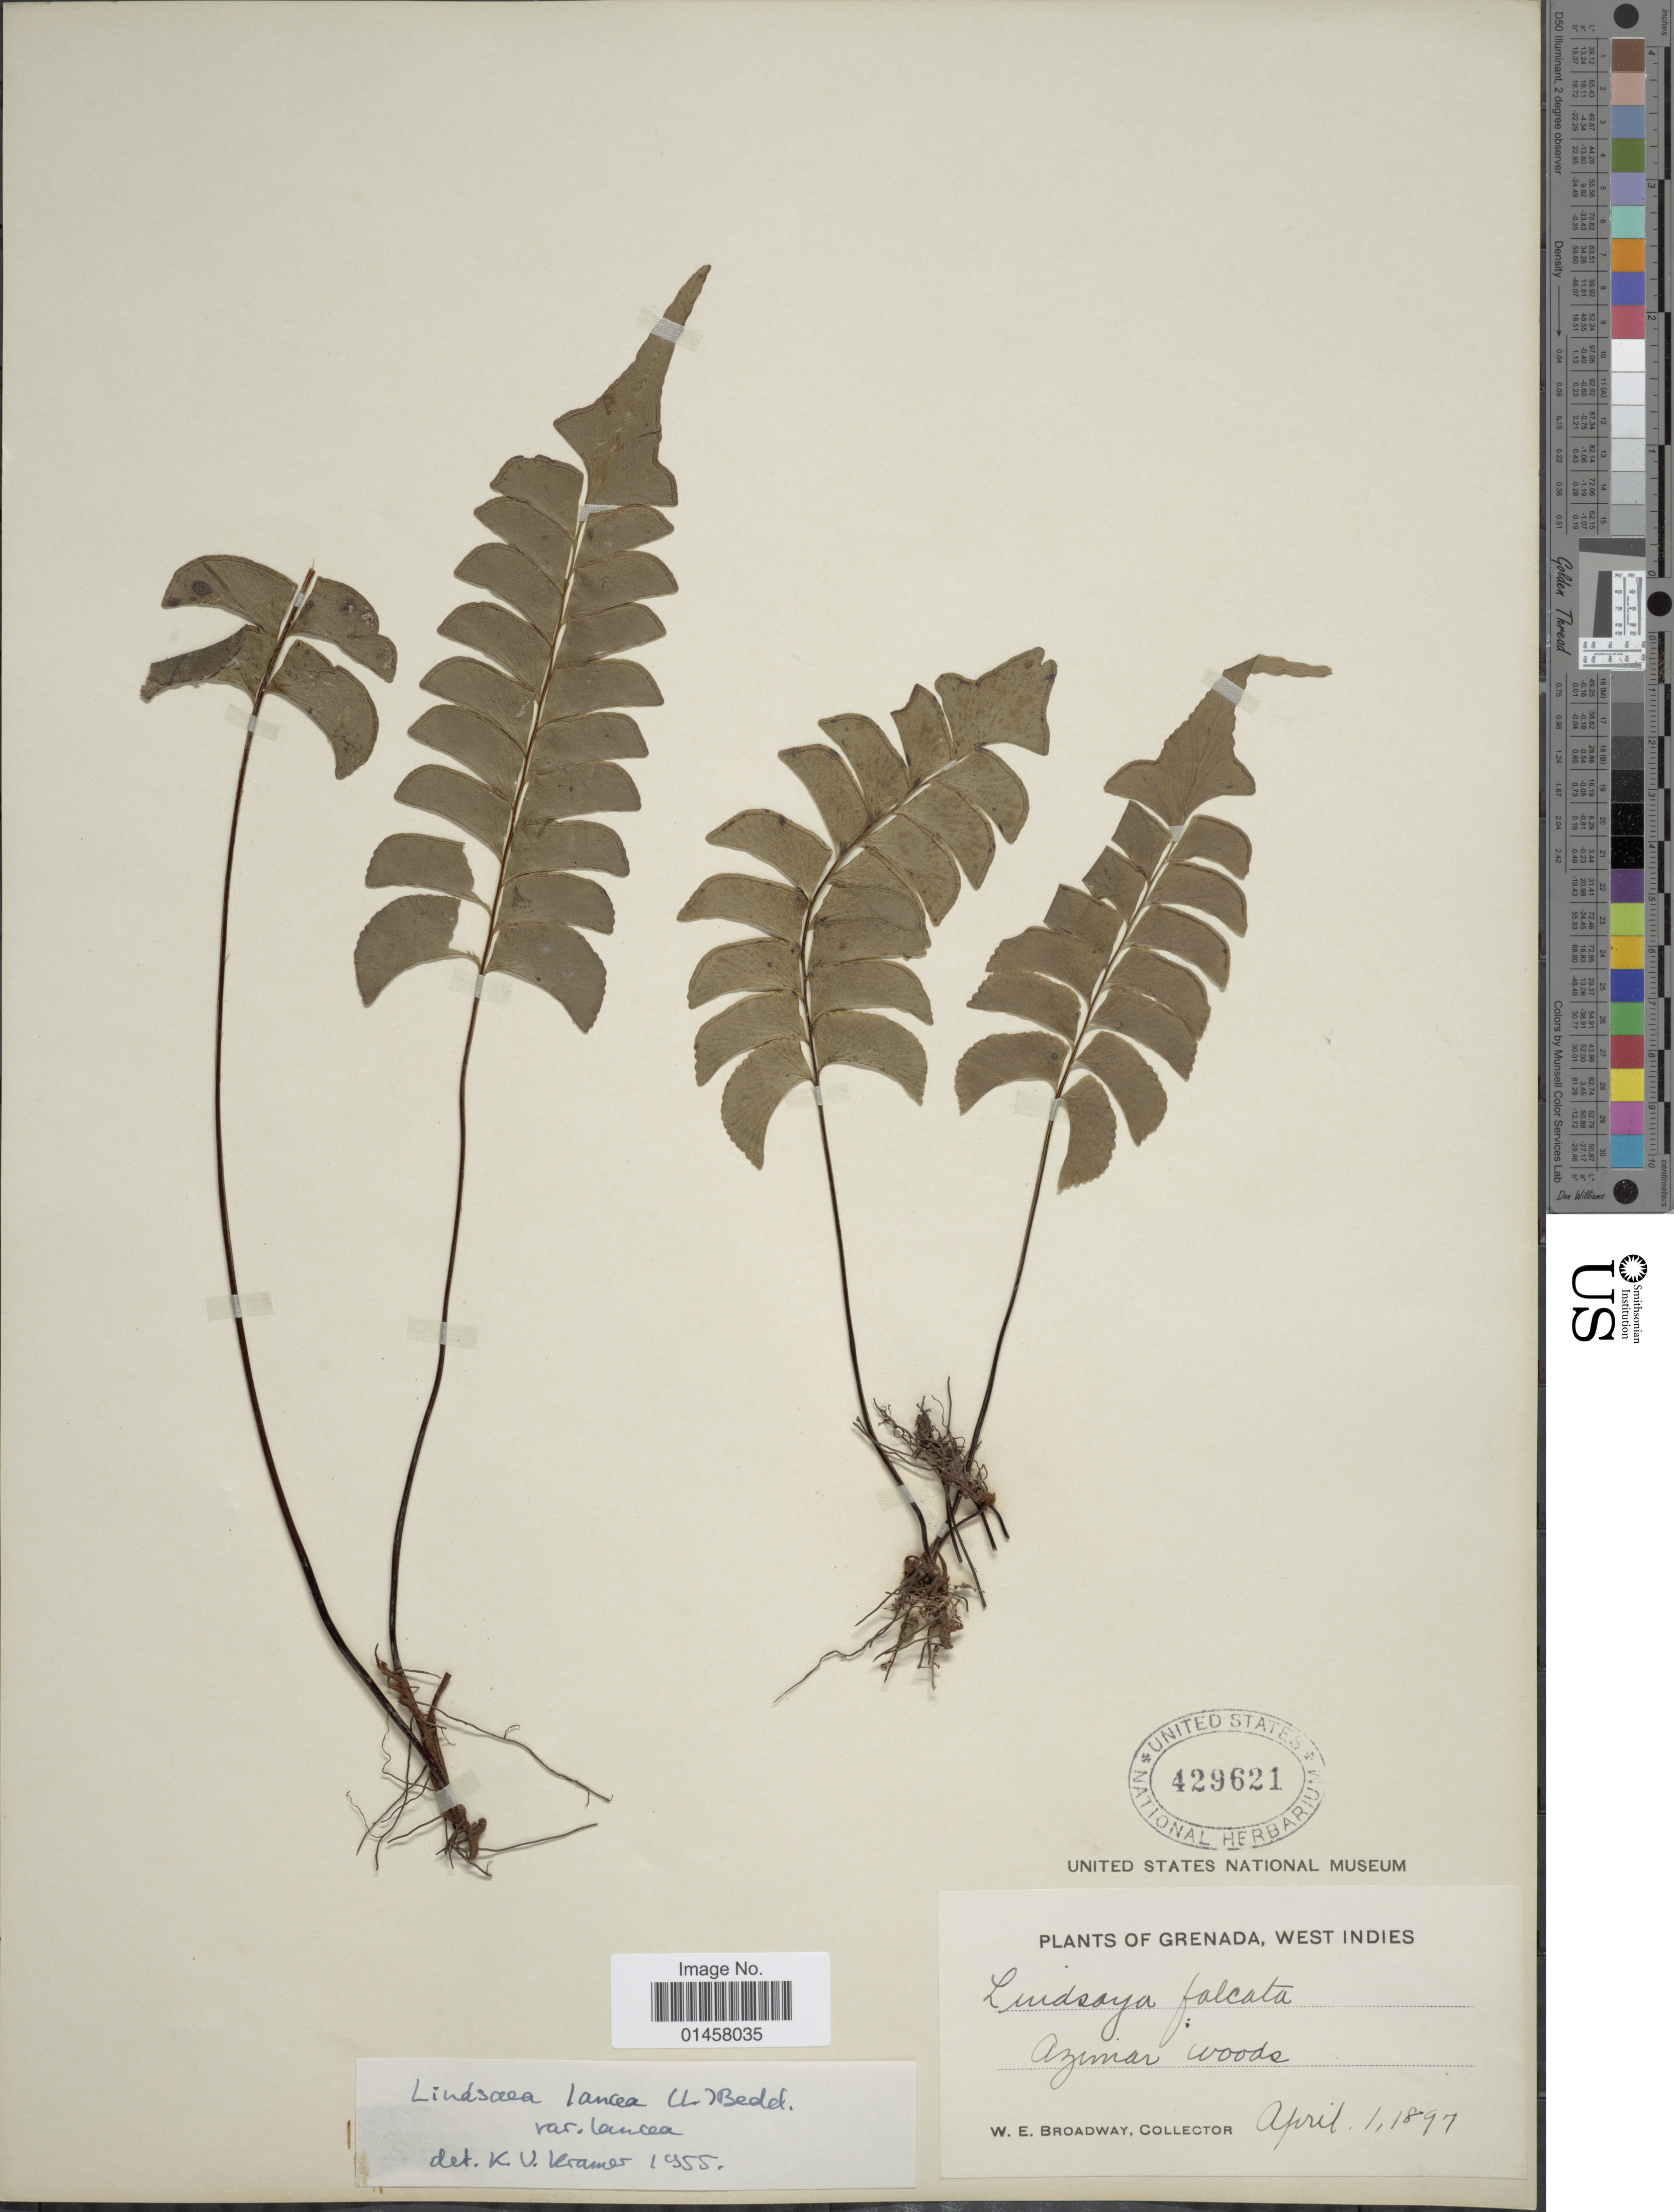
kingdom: Plantae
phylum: Tracheophyta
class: Polypodiopsida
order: Polypodiales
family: Lindsaeaceae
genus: Lindsaea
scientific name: Lindsaea lancea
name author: (L.) Bedd.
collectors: W. E. Broadway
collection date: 1897-04-01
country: Grenada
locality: Azimar woods.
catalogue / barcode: US 429621